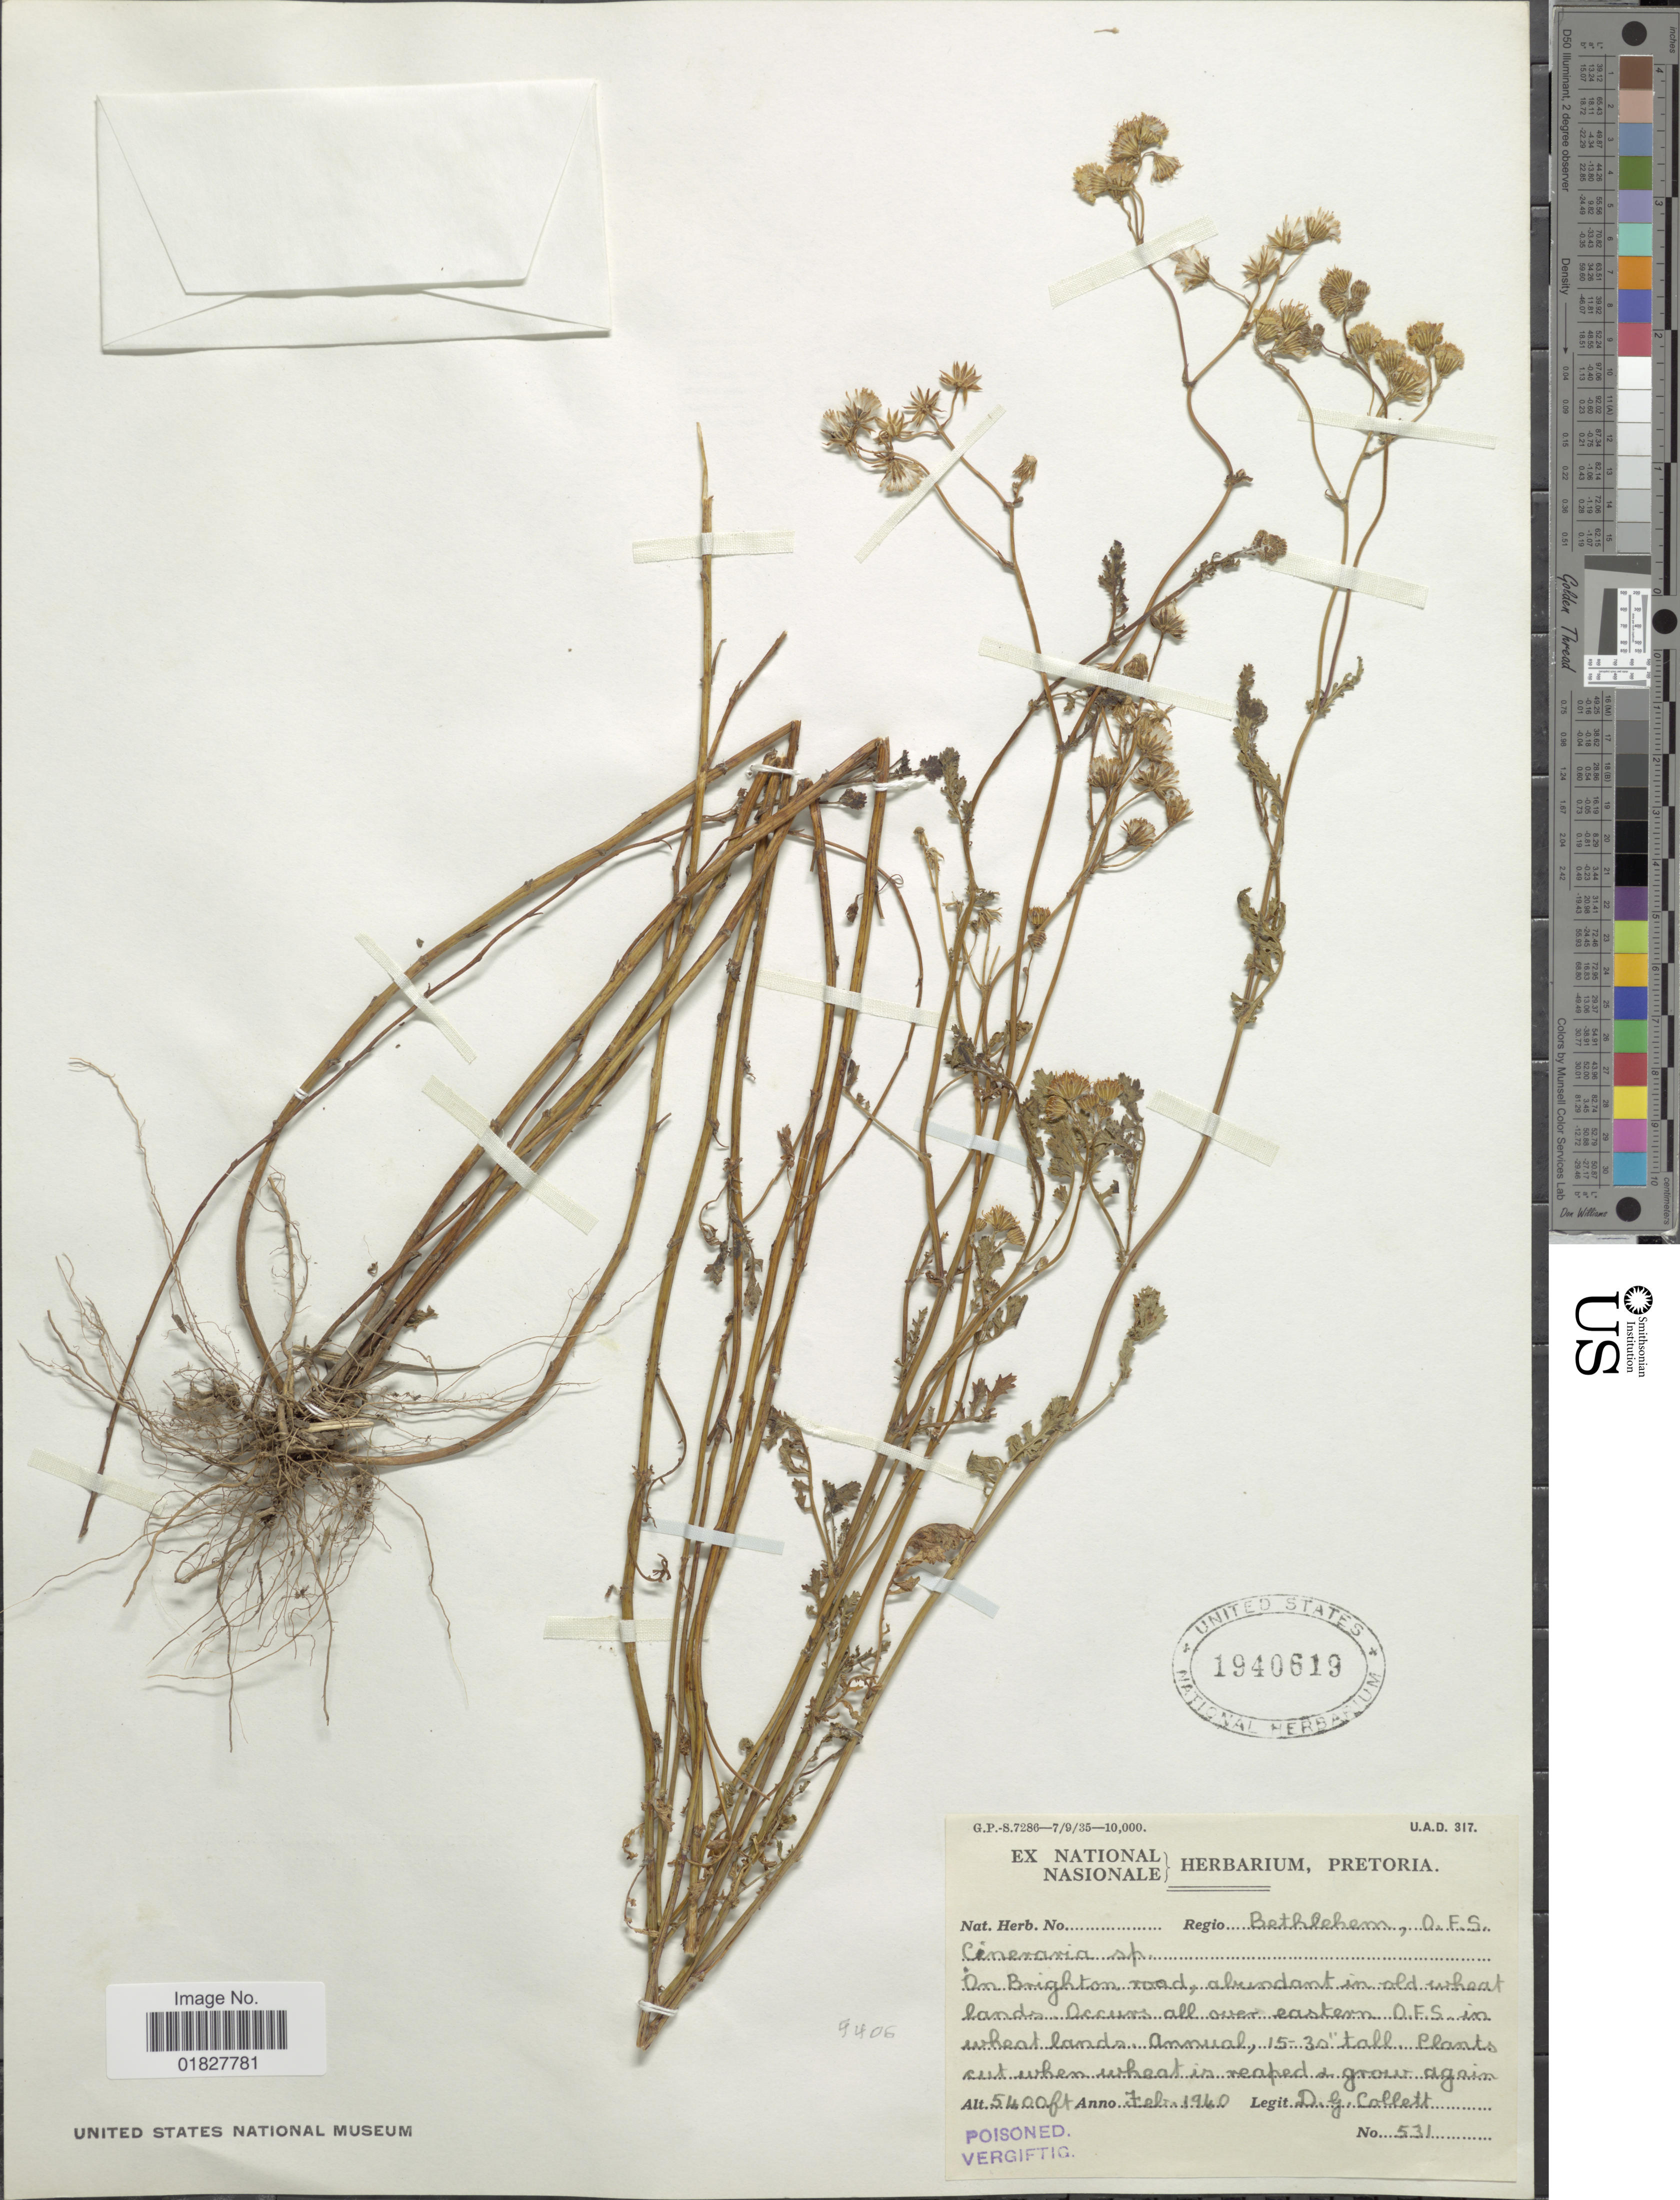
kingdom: Plantae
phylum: Tracheophyta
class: Magnoliopsida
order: Asterales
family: Asteraceae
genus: Cineraria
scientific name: Cineraria lyrata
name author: DC.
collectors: D. Collett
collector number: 531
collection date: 1940-02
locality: Bethlehem, O. F. S., on Brighton road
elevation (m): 1646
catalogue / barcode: US 1940619